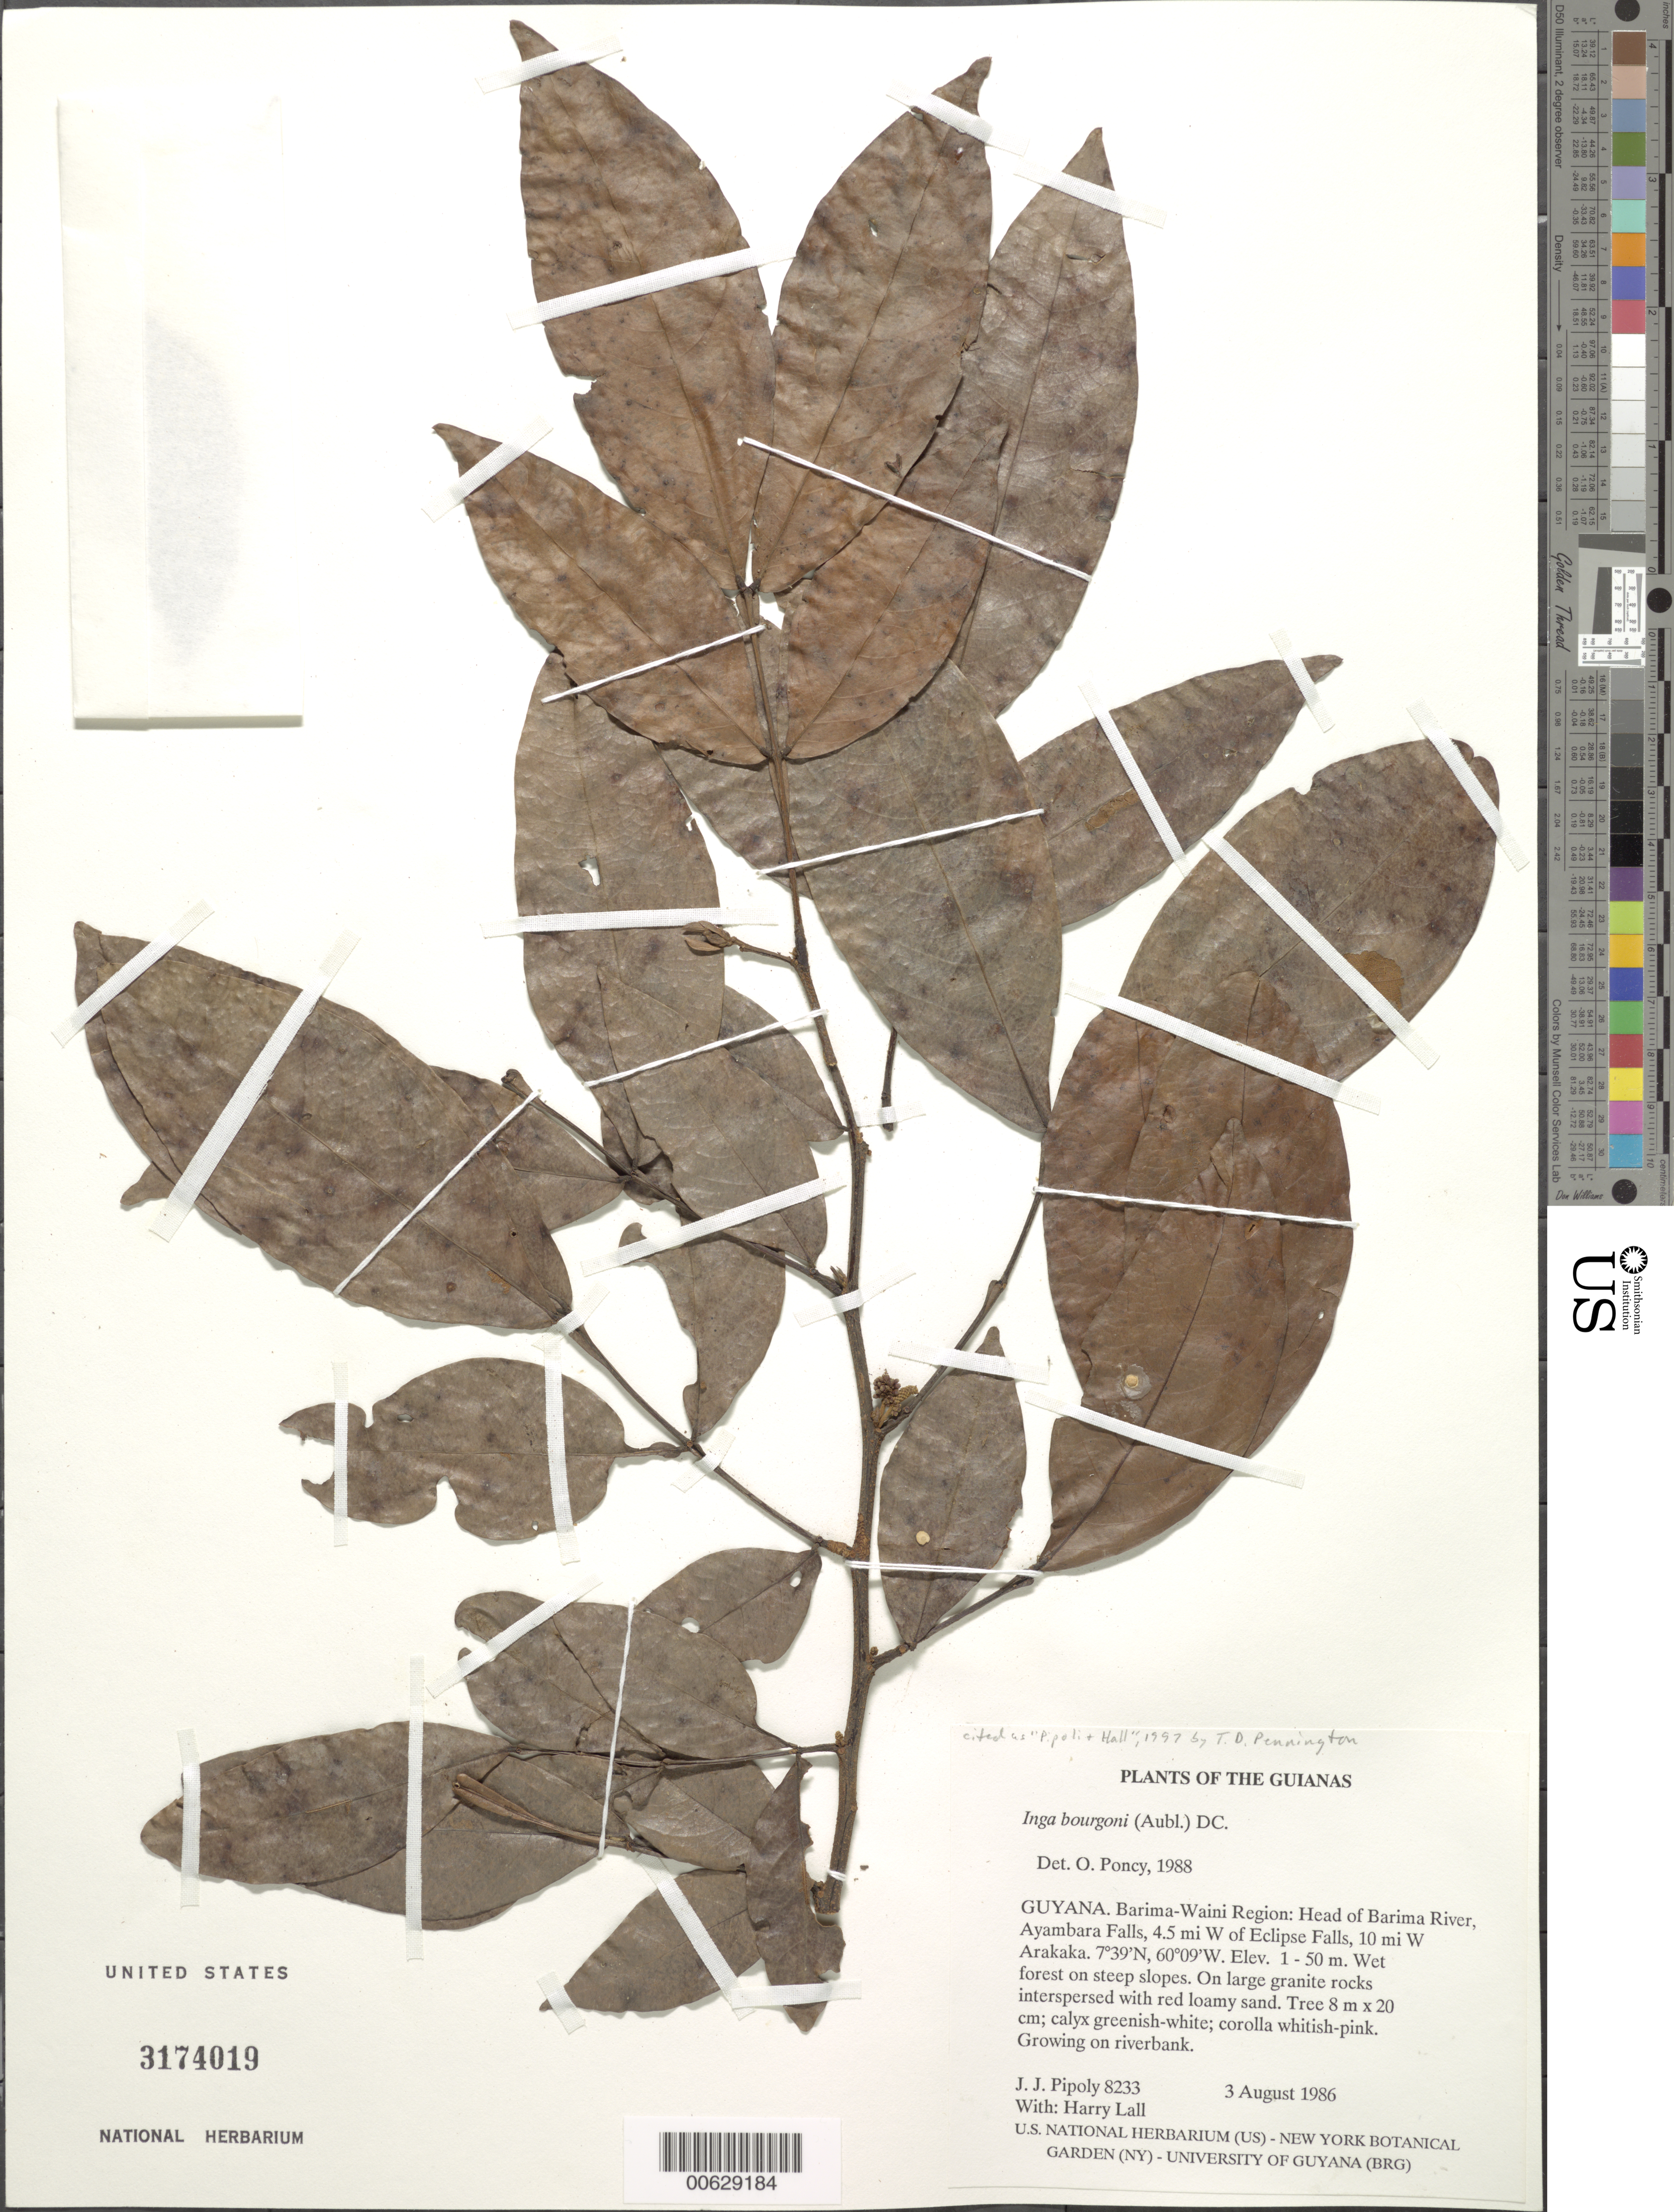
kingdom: Plantae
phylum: Tracheophyta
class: Magnoliopsida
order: Fabales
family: Fabaceae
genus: Inga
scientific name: Inga bourgoni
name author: (Aubl.) DC.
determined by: Poncy, O.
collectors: J. J. Pipoly & H. Lall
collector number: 8233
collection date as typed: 3 August 1986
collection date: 1986-08-03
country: Guyana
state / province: Barima-Waini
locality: Head of Barima R, Ayambara Falls, 4.5 mi W of Eclipse Falls, ca. 10 W of Arakaka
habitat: Wet forest on large granite rocks, interspersed with red loamy sand, on steep slopes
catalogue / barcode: US 3174019